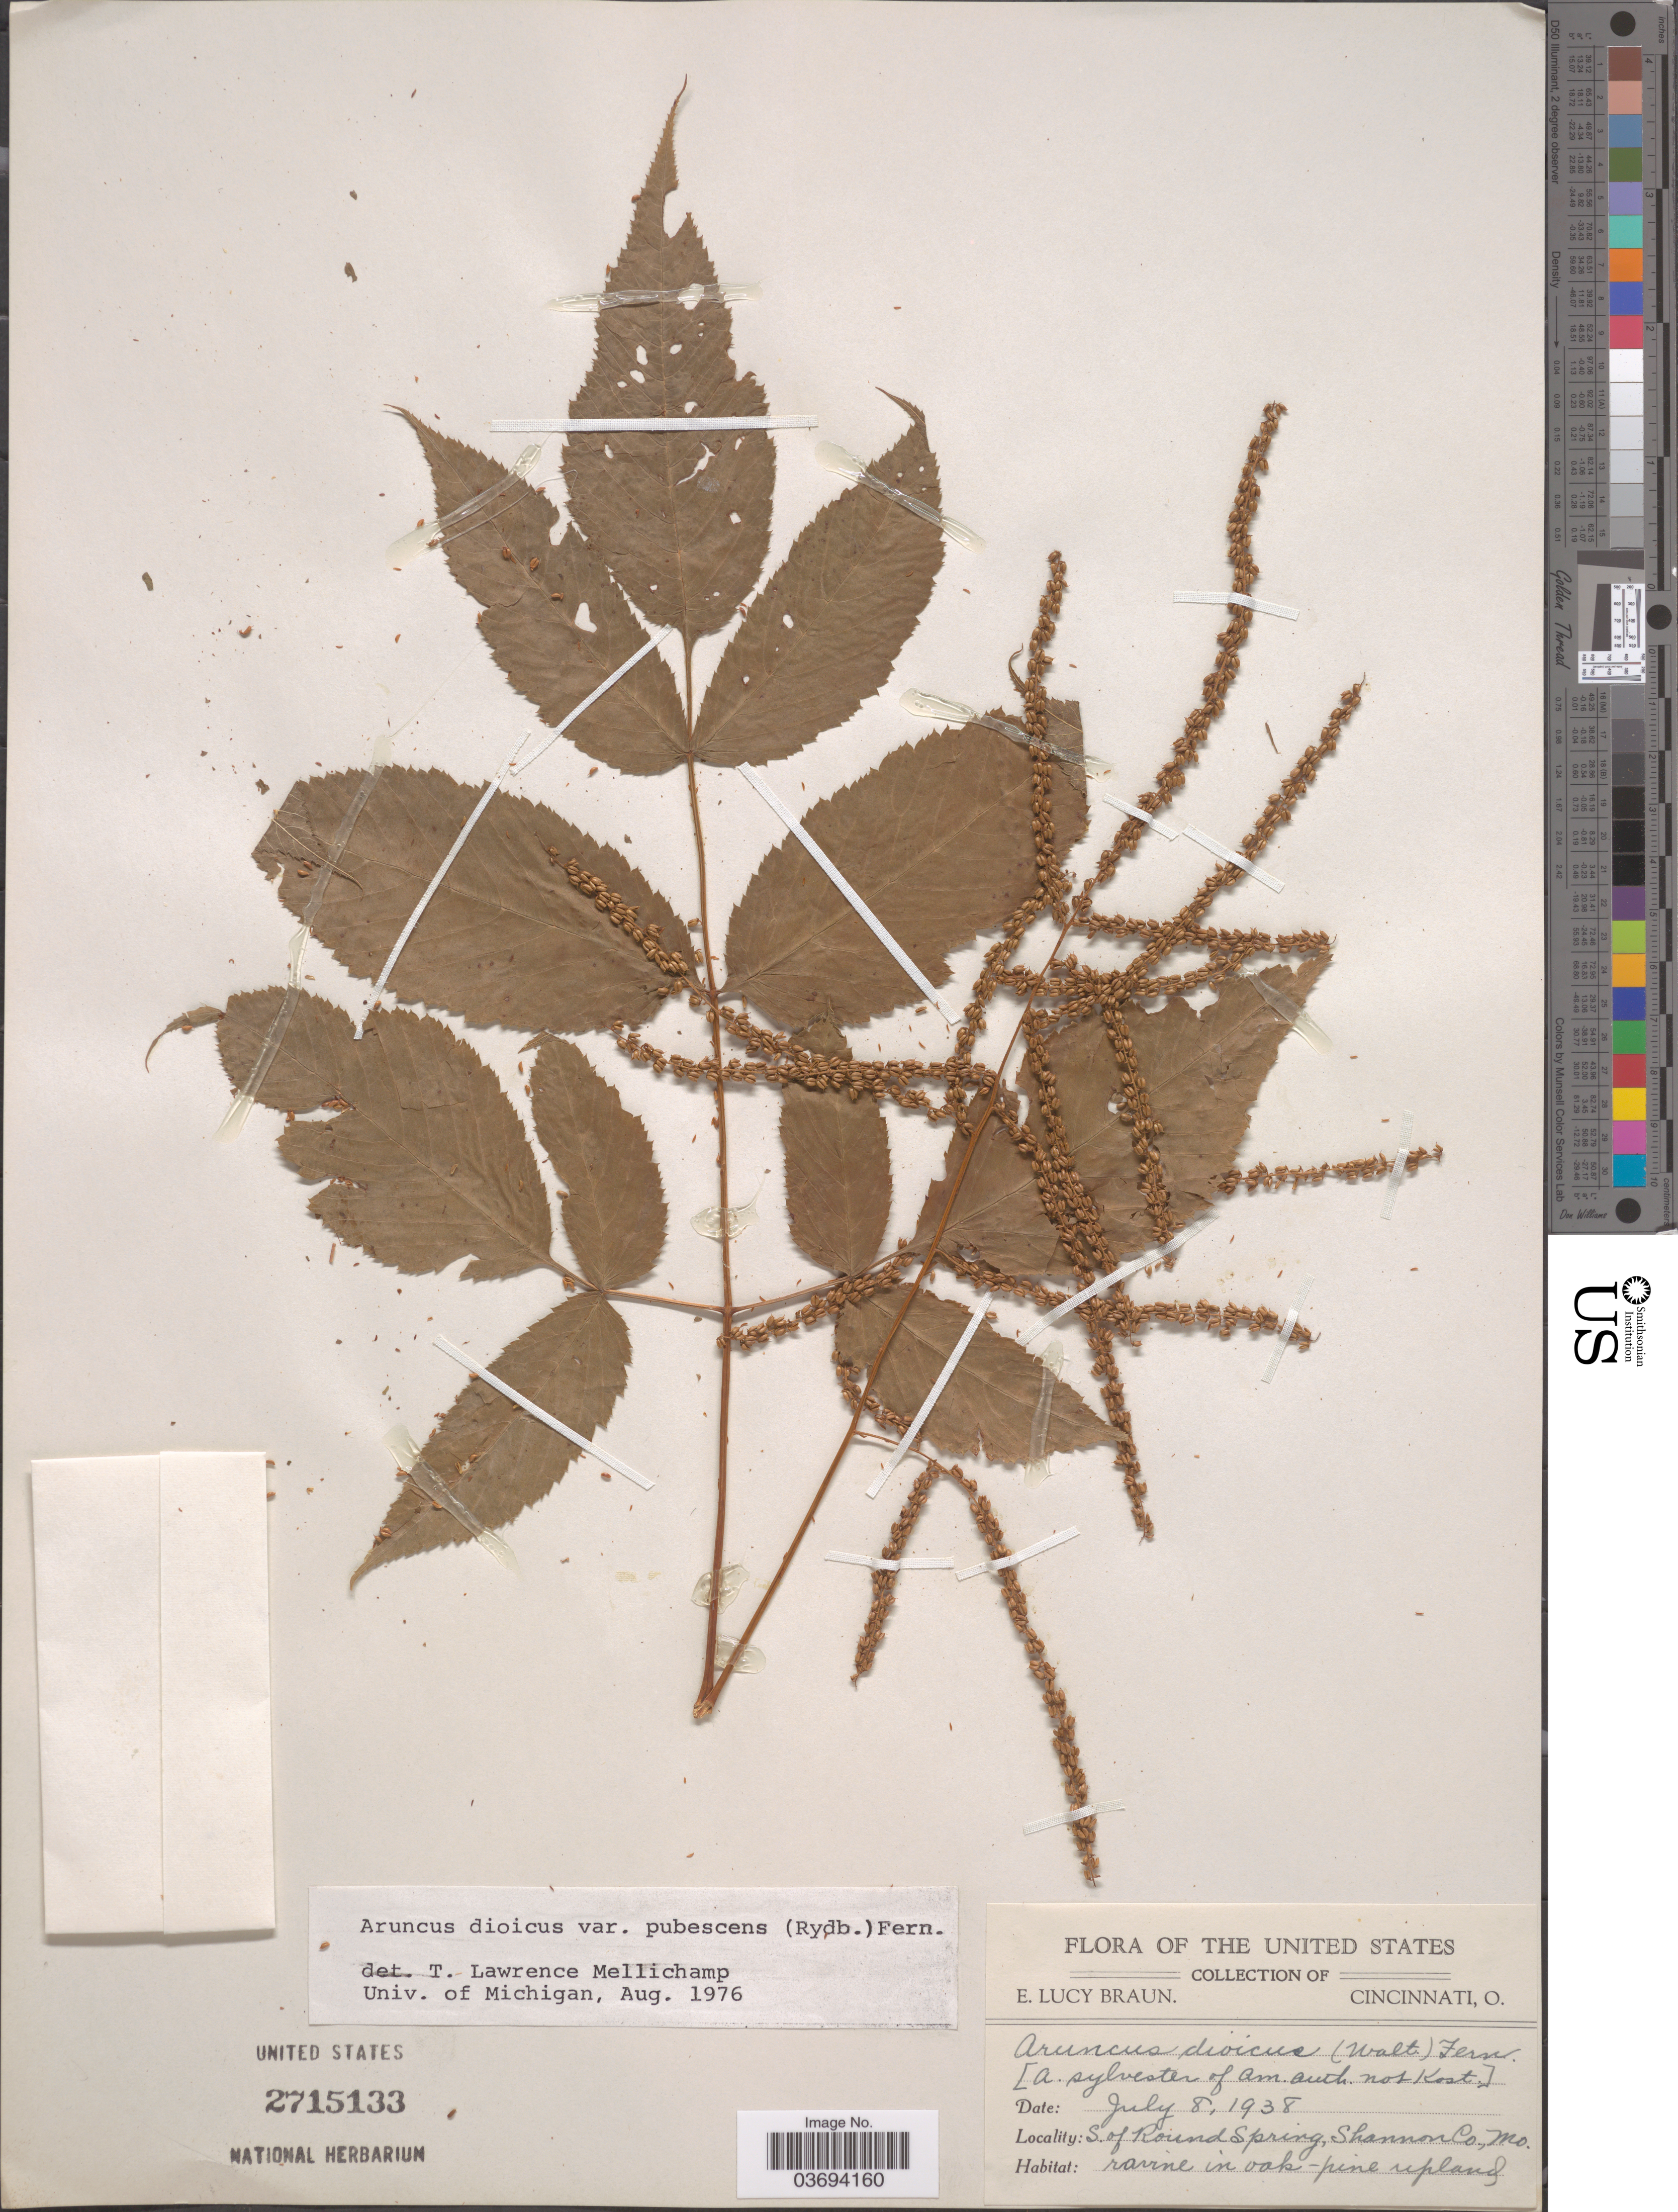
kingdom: Plantae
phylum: Tracheophyta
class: Magnoliopsida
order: Rosales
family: Rosaceae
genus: Aruncus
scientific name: Aruncus dioicus var. pubescens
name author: (Rydb.) Fernald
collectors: E. L. Braun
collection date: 1938-07-08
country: United States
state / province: Missouri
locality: S. of Round Spring, Shannon Co. Ravine in oak-pine upland.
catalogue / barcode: US 2715133